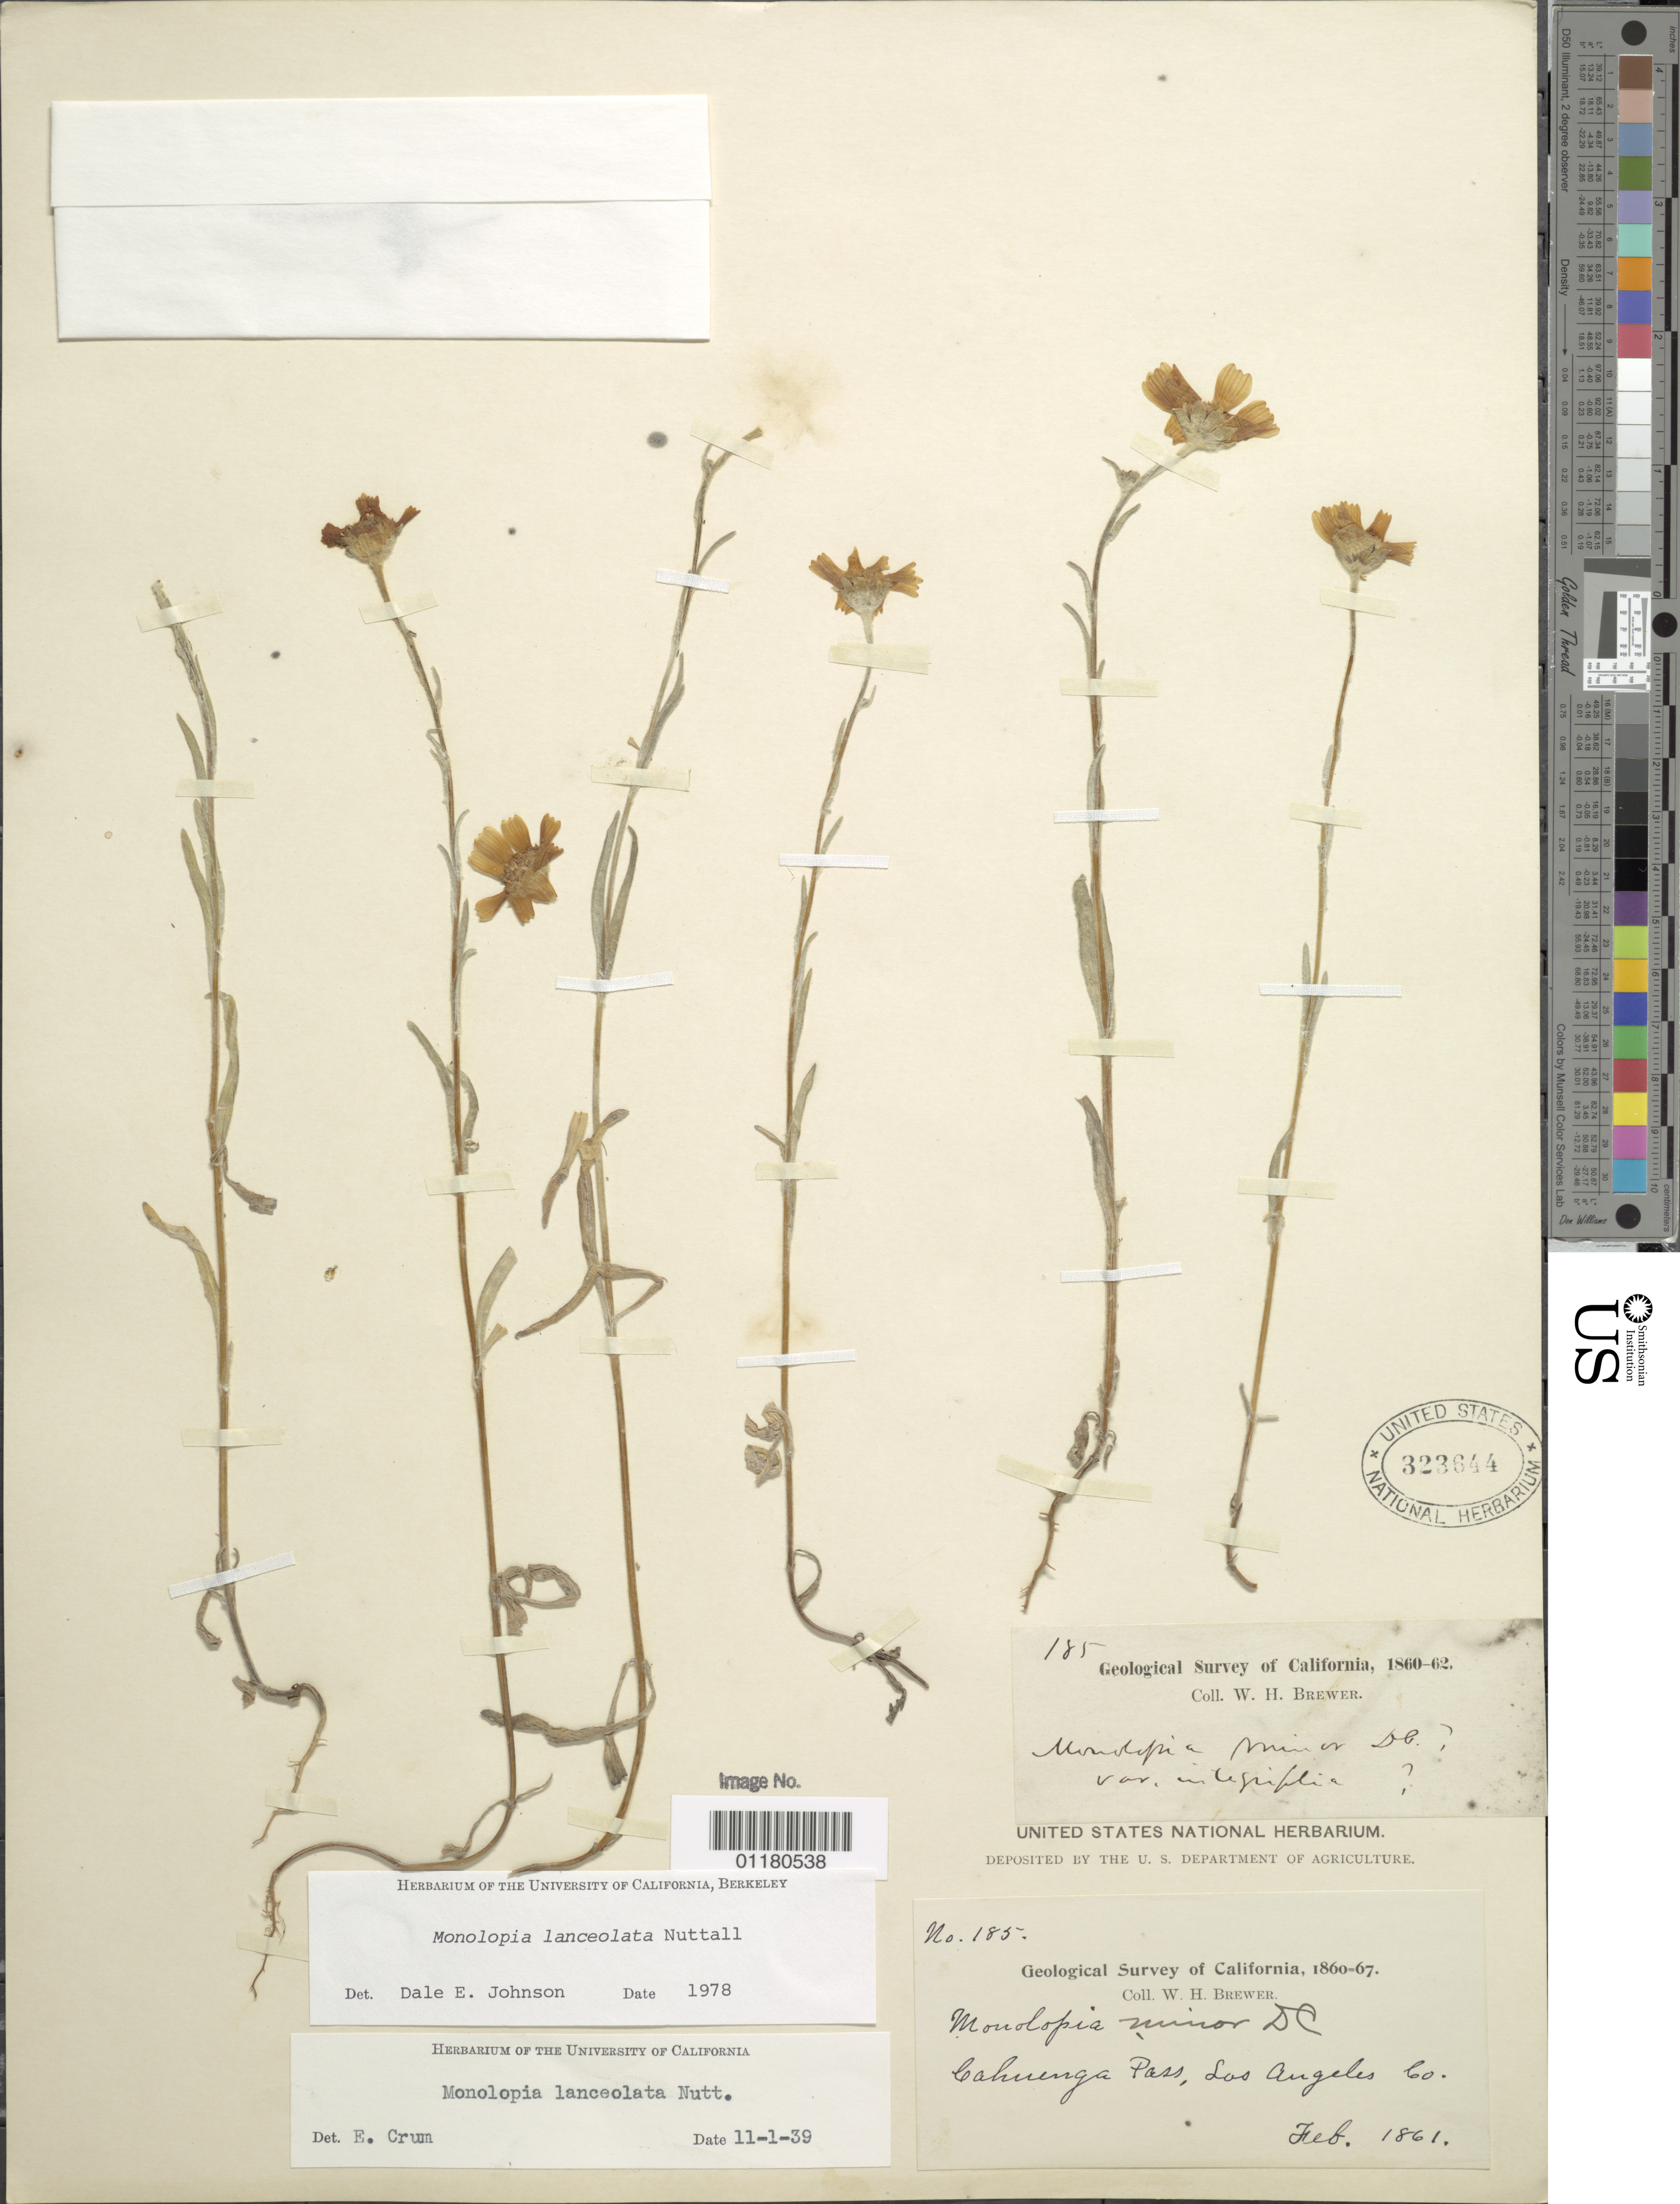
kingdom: Plantae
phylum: Tracheophyta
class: Magnoliopsida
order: Asterales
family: Asteraceae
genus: Monolopia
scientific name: Monolopia lanceolata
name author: Nutt.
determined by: Johnson, D. E.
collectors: W. H. Brewer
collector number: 185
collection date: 1861-02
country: United States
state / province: California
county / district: Los Angeles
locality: Cahuanga Pass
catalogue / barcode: US 323644